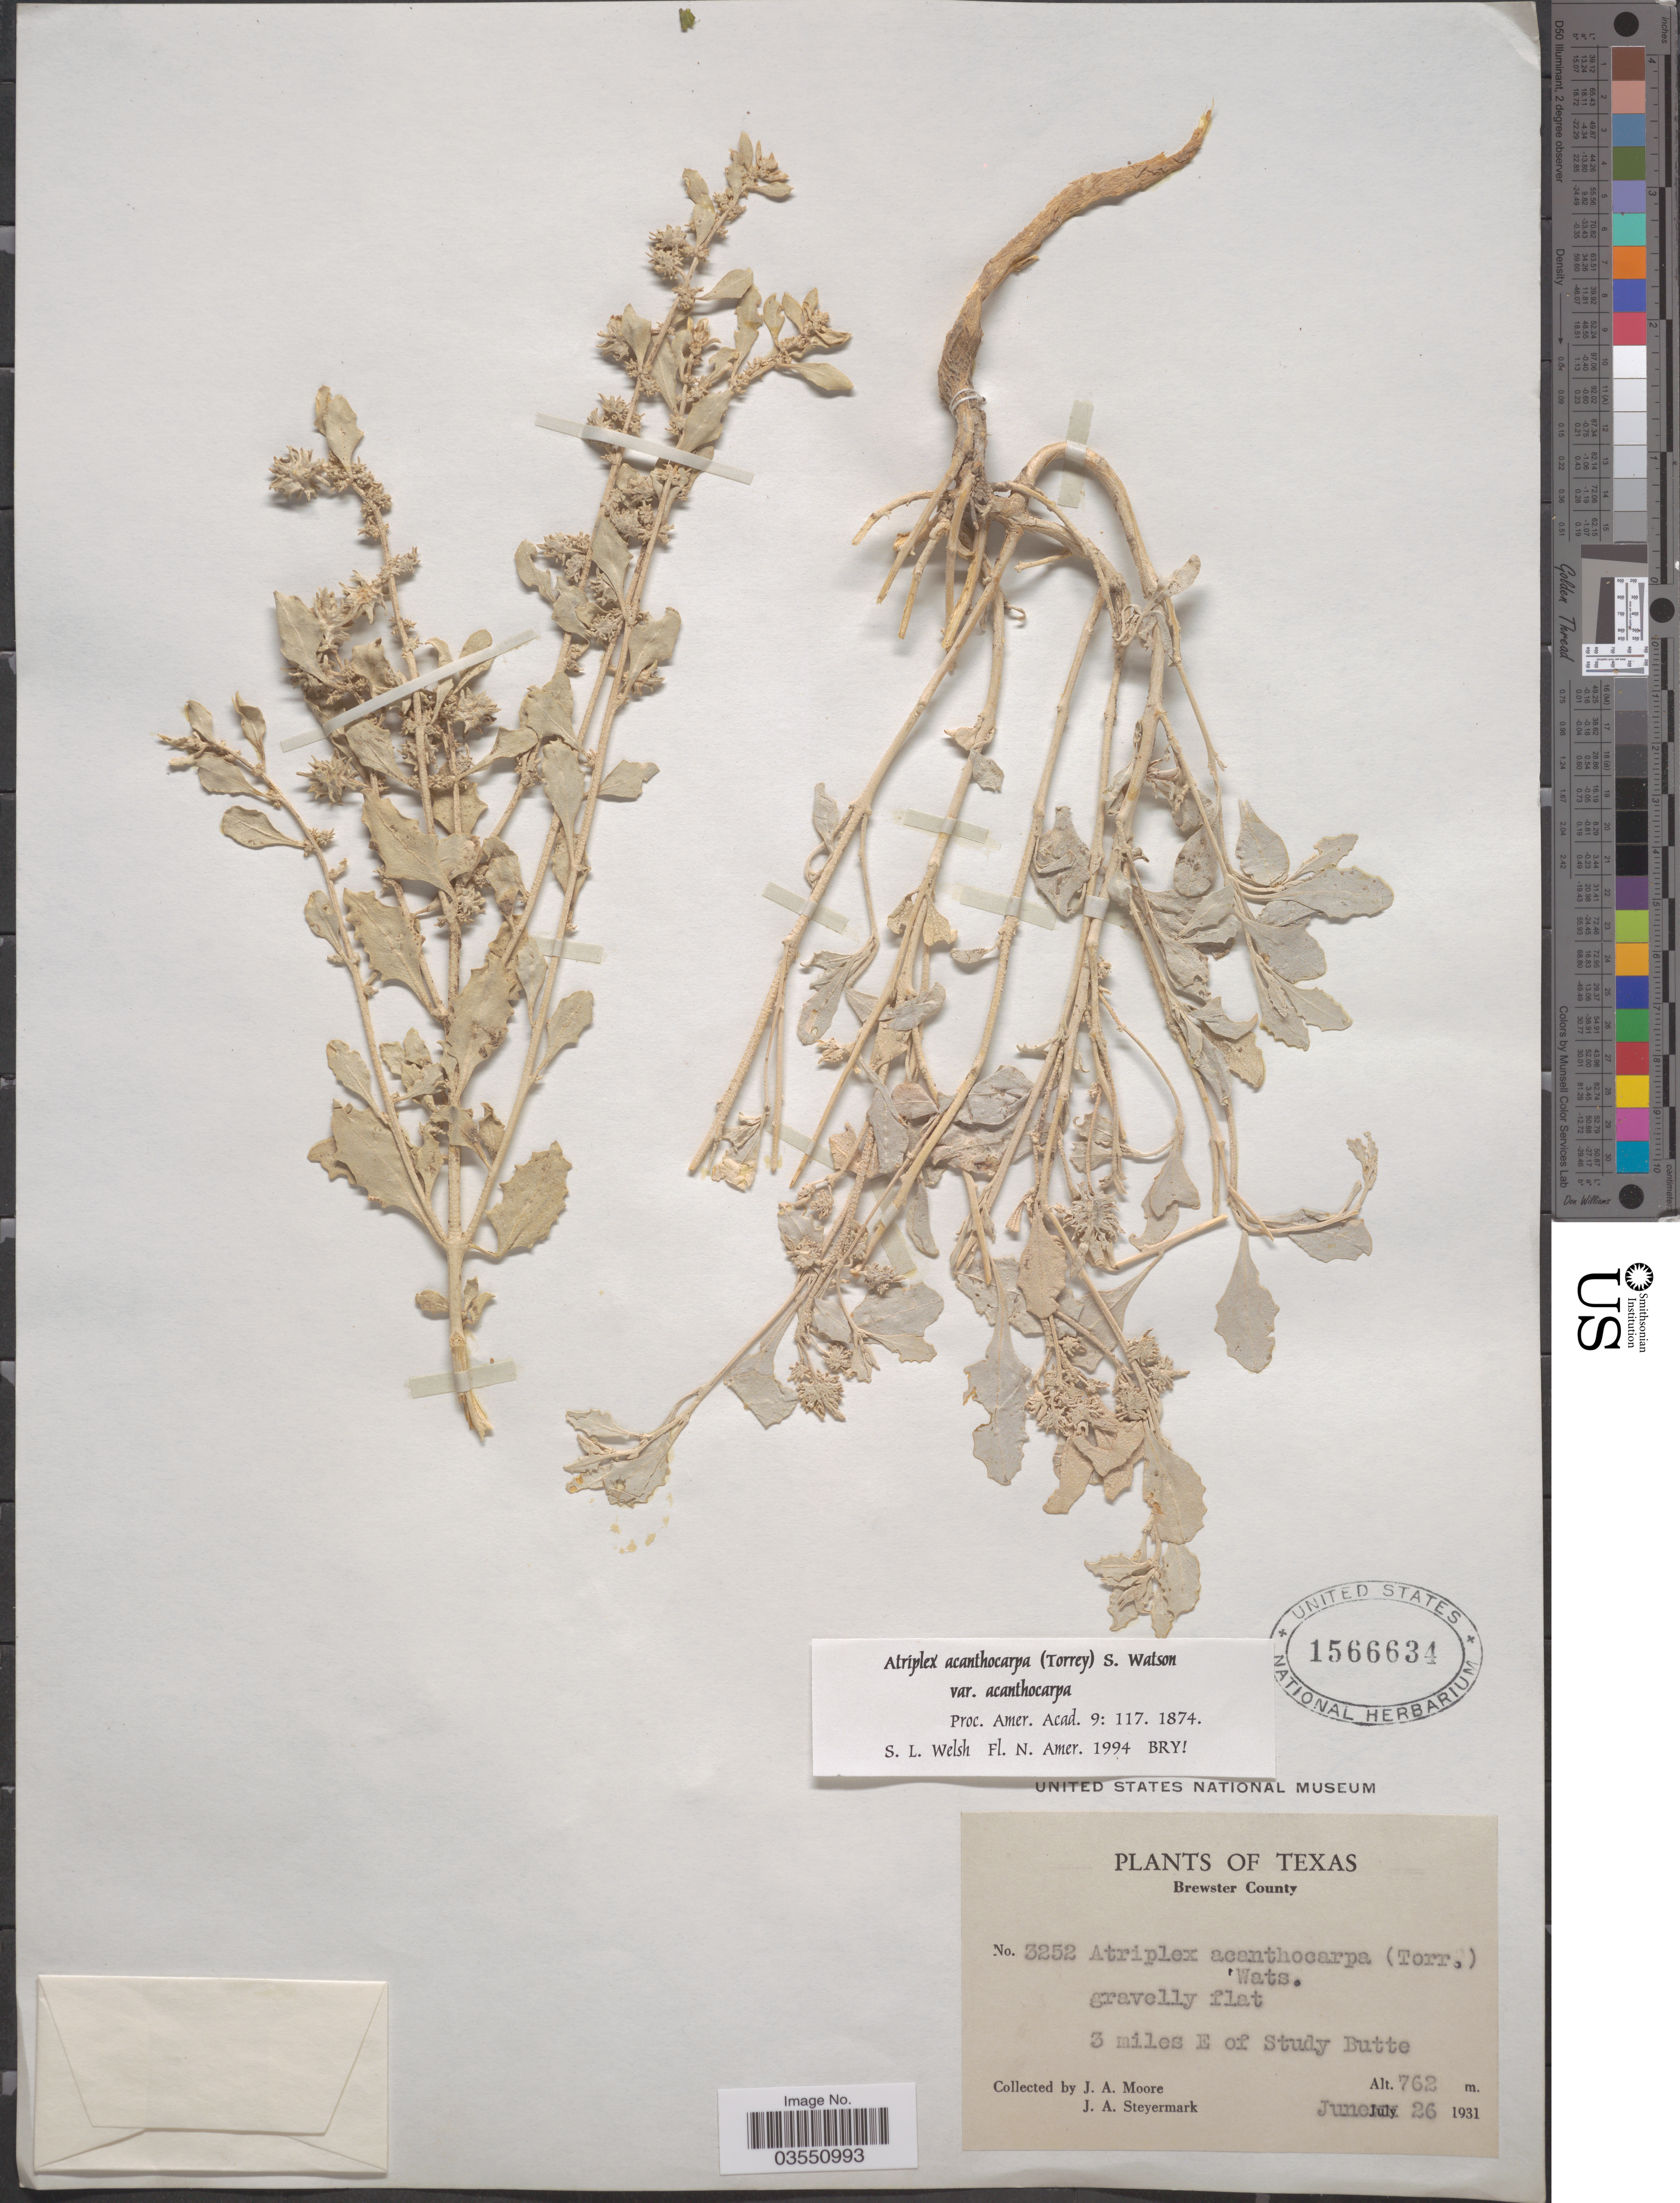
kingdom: Plantae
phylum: Tracheophyta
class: Magnoliopsida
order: Caryophyllales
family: Amaranthaceae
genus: Atriplex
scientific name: Atriplex acanthocarpa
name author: (Torr.) S. Watson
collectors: J. A. Moore & J. Steyermark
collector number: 3252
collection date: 1931-06-26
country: United States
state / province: Texas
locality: Brewster County. 3 miles E of Study Butte.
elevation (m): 762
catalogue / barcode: US 1566634